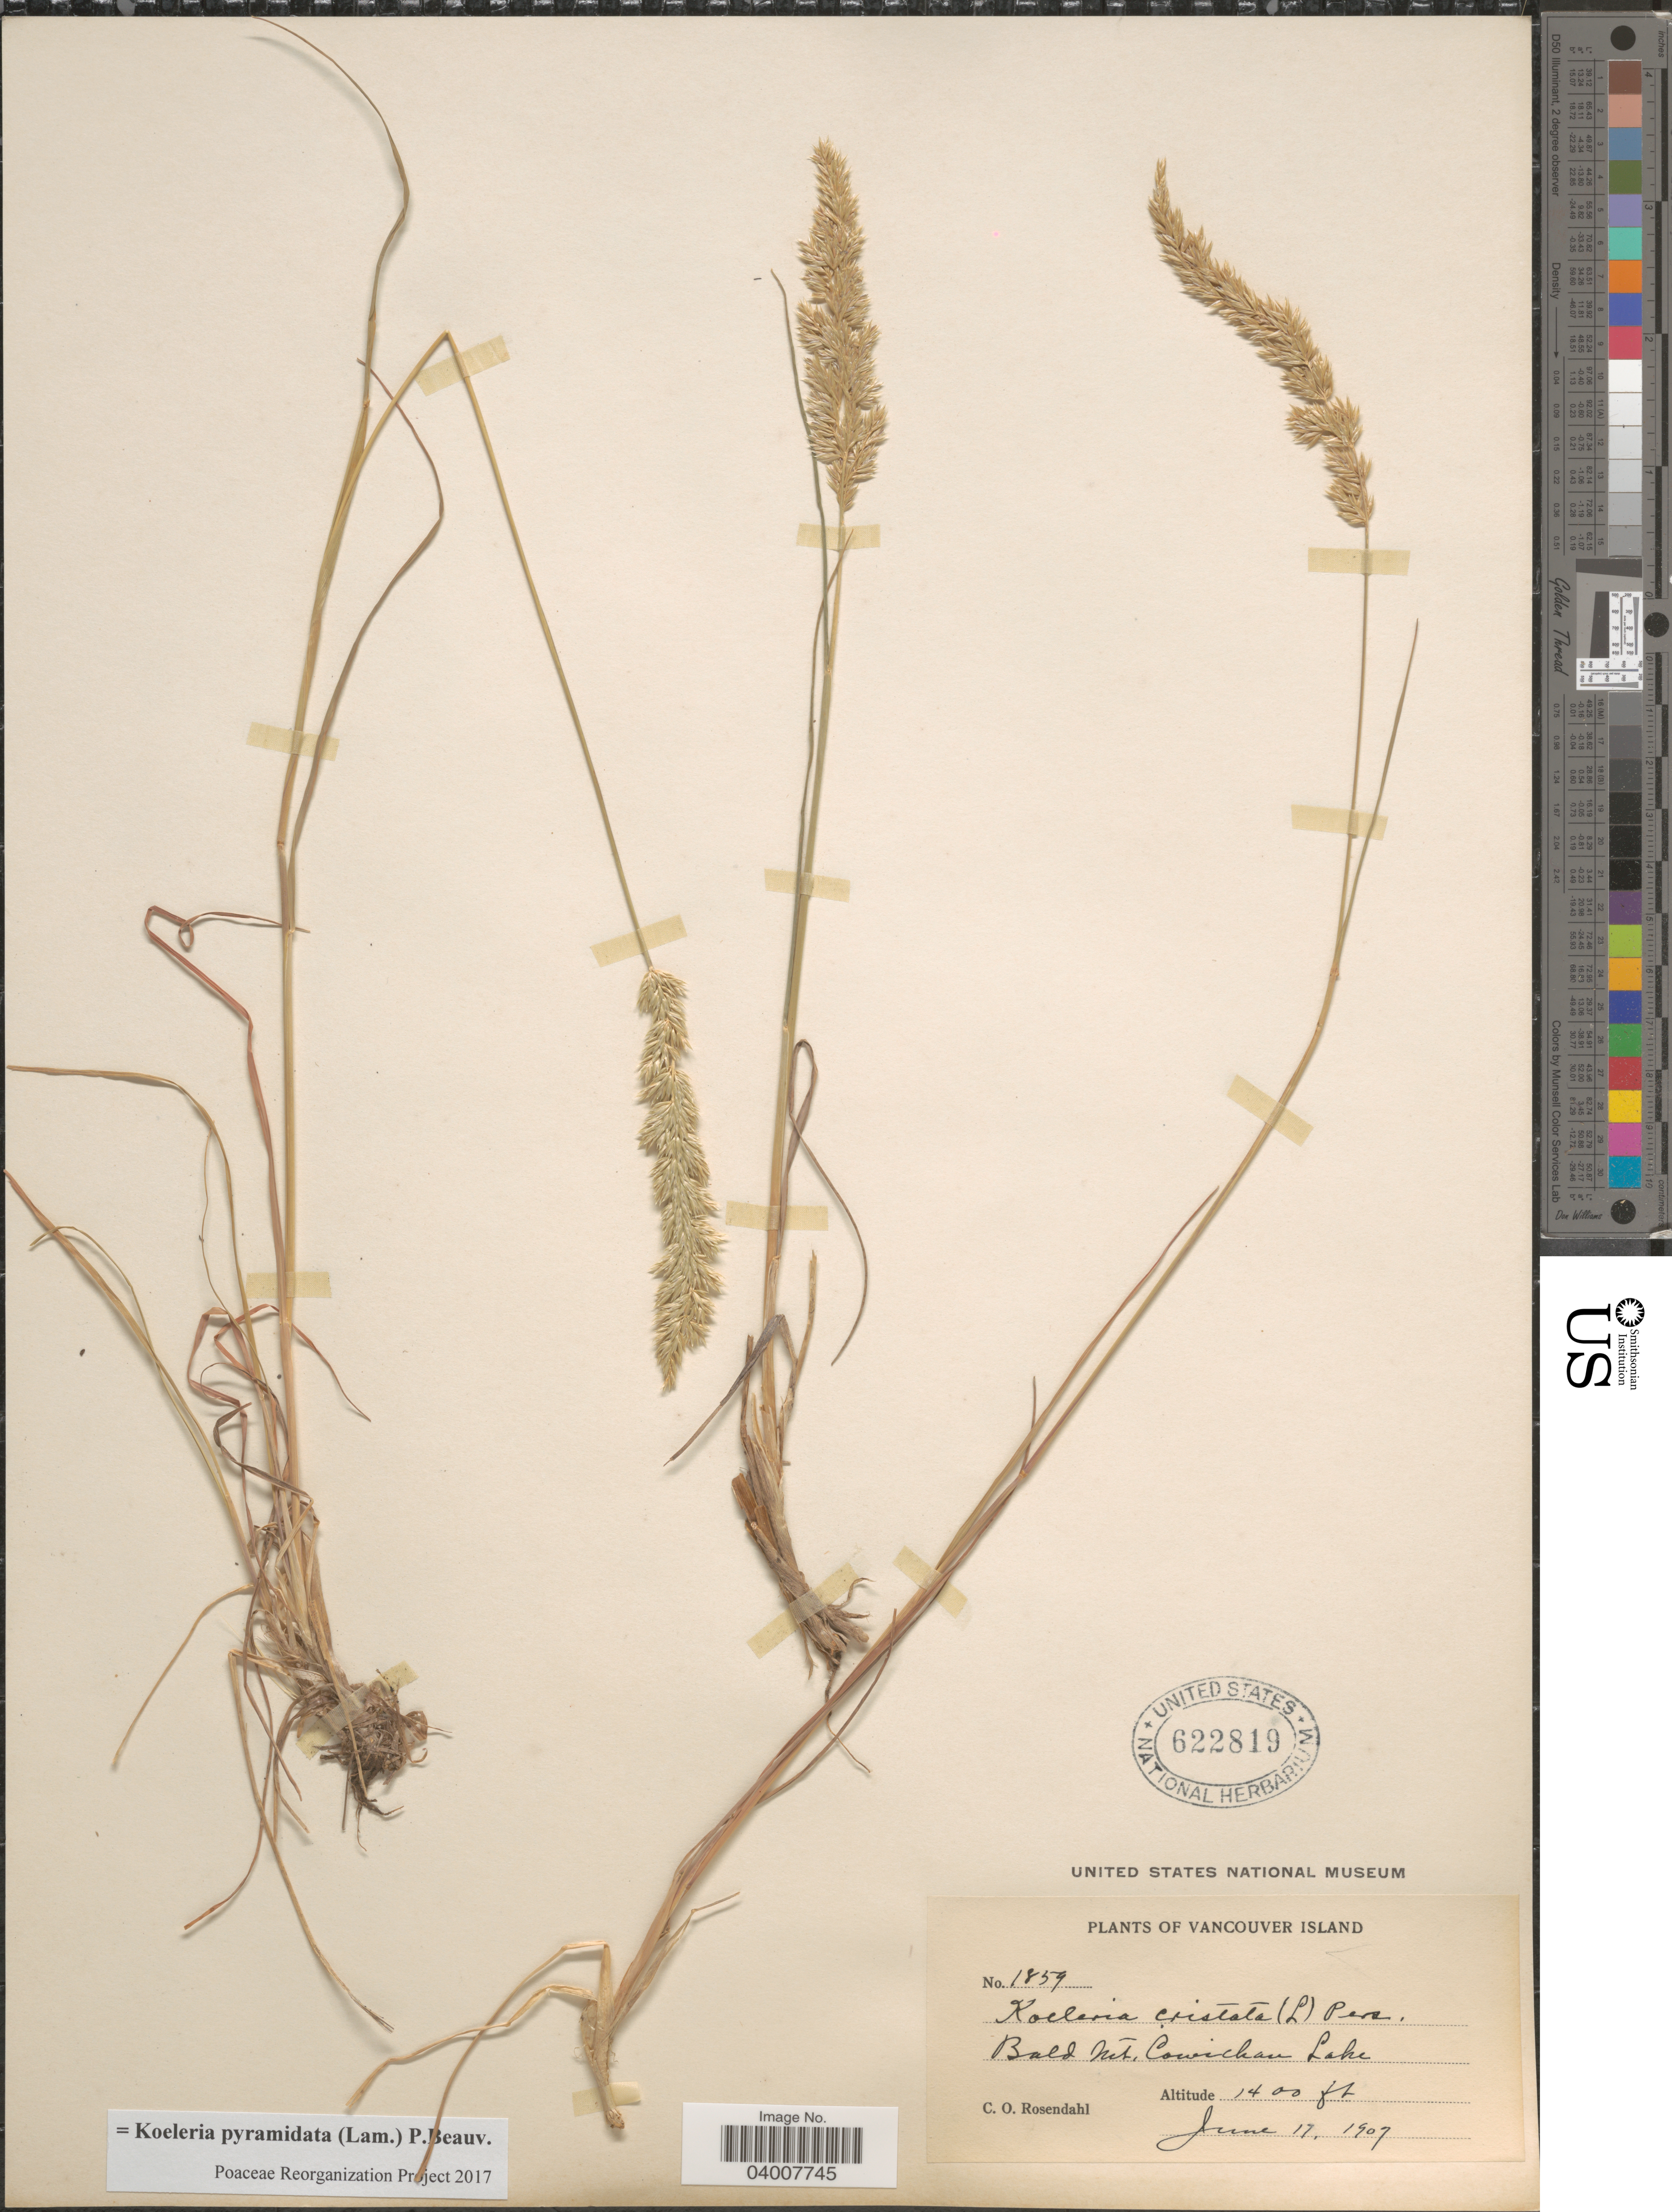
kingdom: Plantae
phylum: Tracheophyta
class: Liliopsida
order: Poales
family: Poaceae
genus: Koeleria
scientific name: Koeleria pyramidata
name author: (Lam.) P. Beauv.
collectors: C. O. Rosendahl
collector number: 1859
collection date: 1907-06-17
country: Canada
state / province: British Columbia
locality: Vancouver Island. Bald Mt., Cowichan Lake.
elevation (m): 427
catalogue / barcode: US 622819